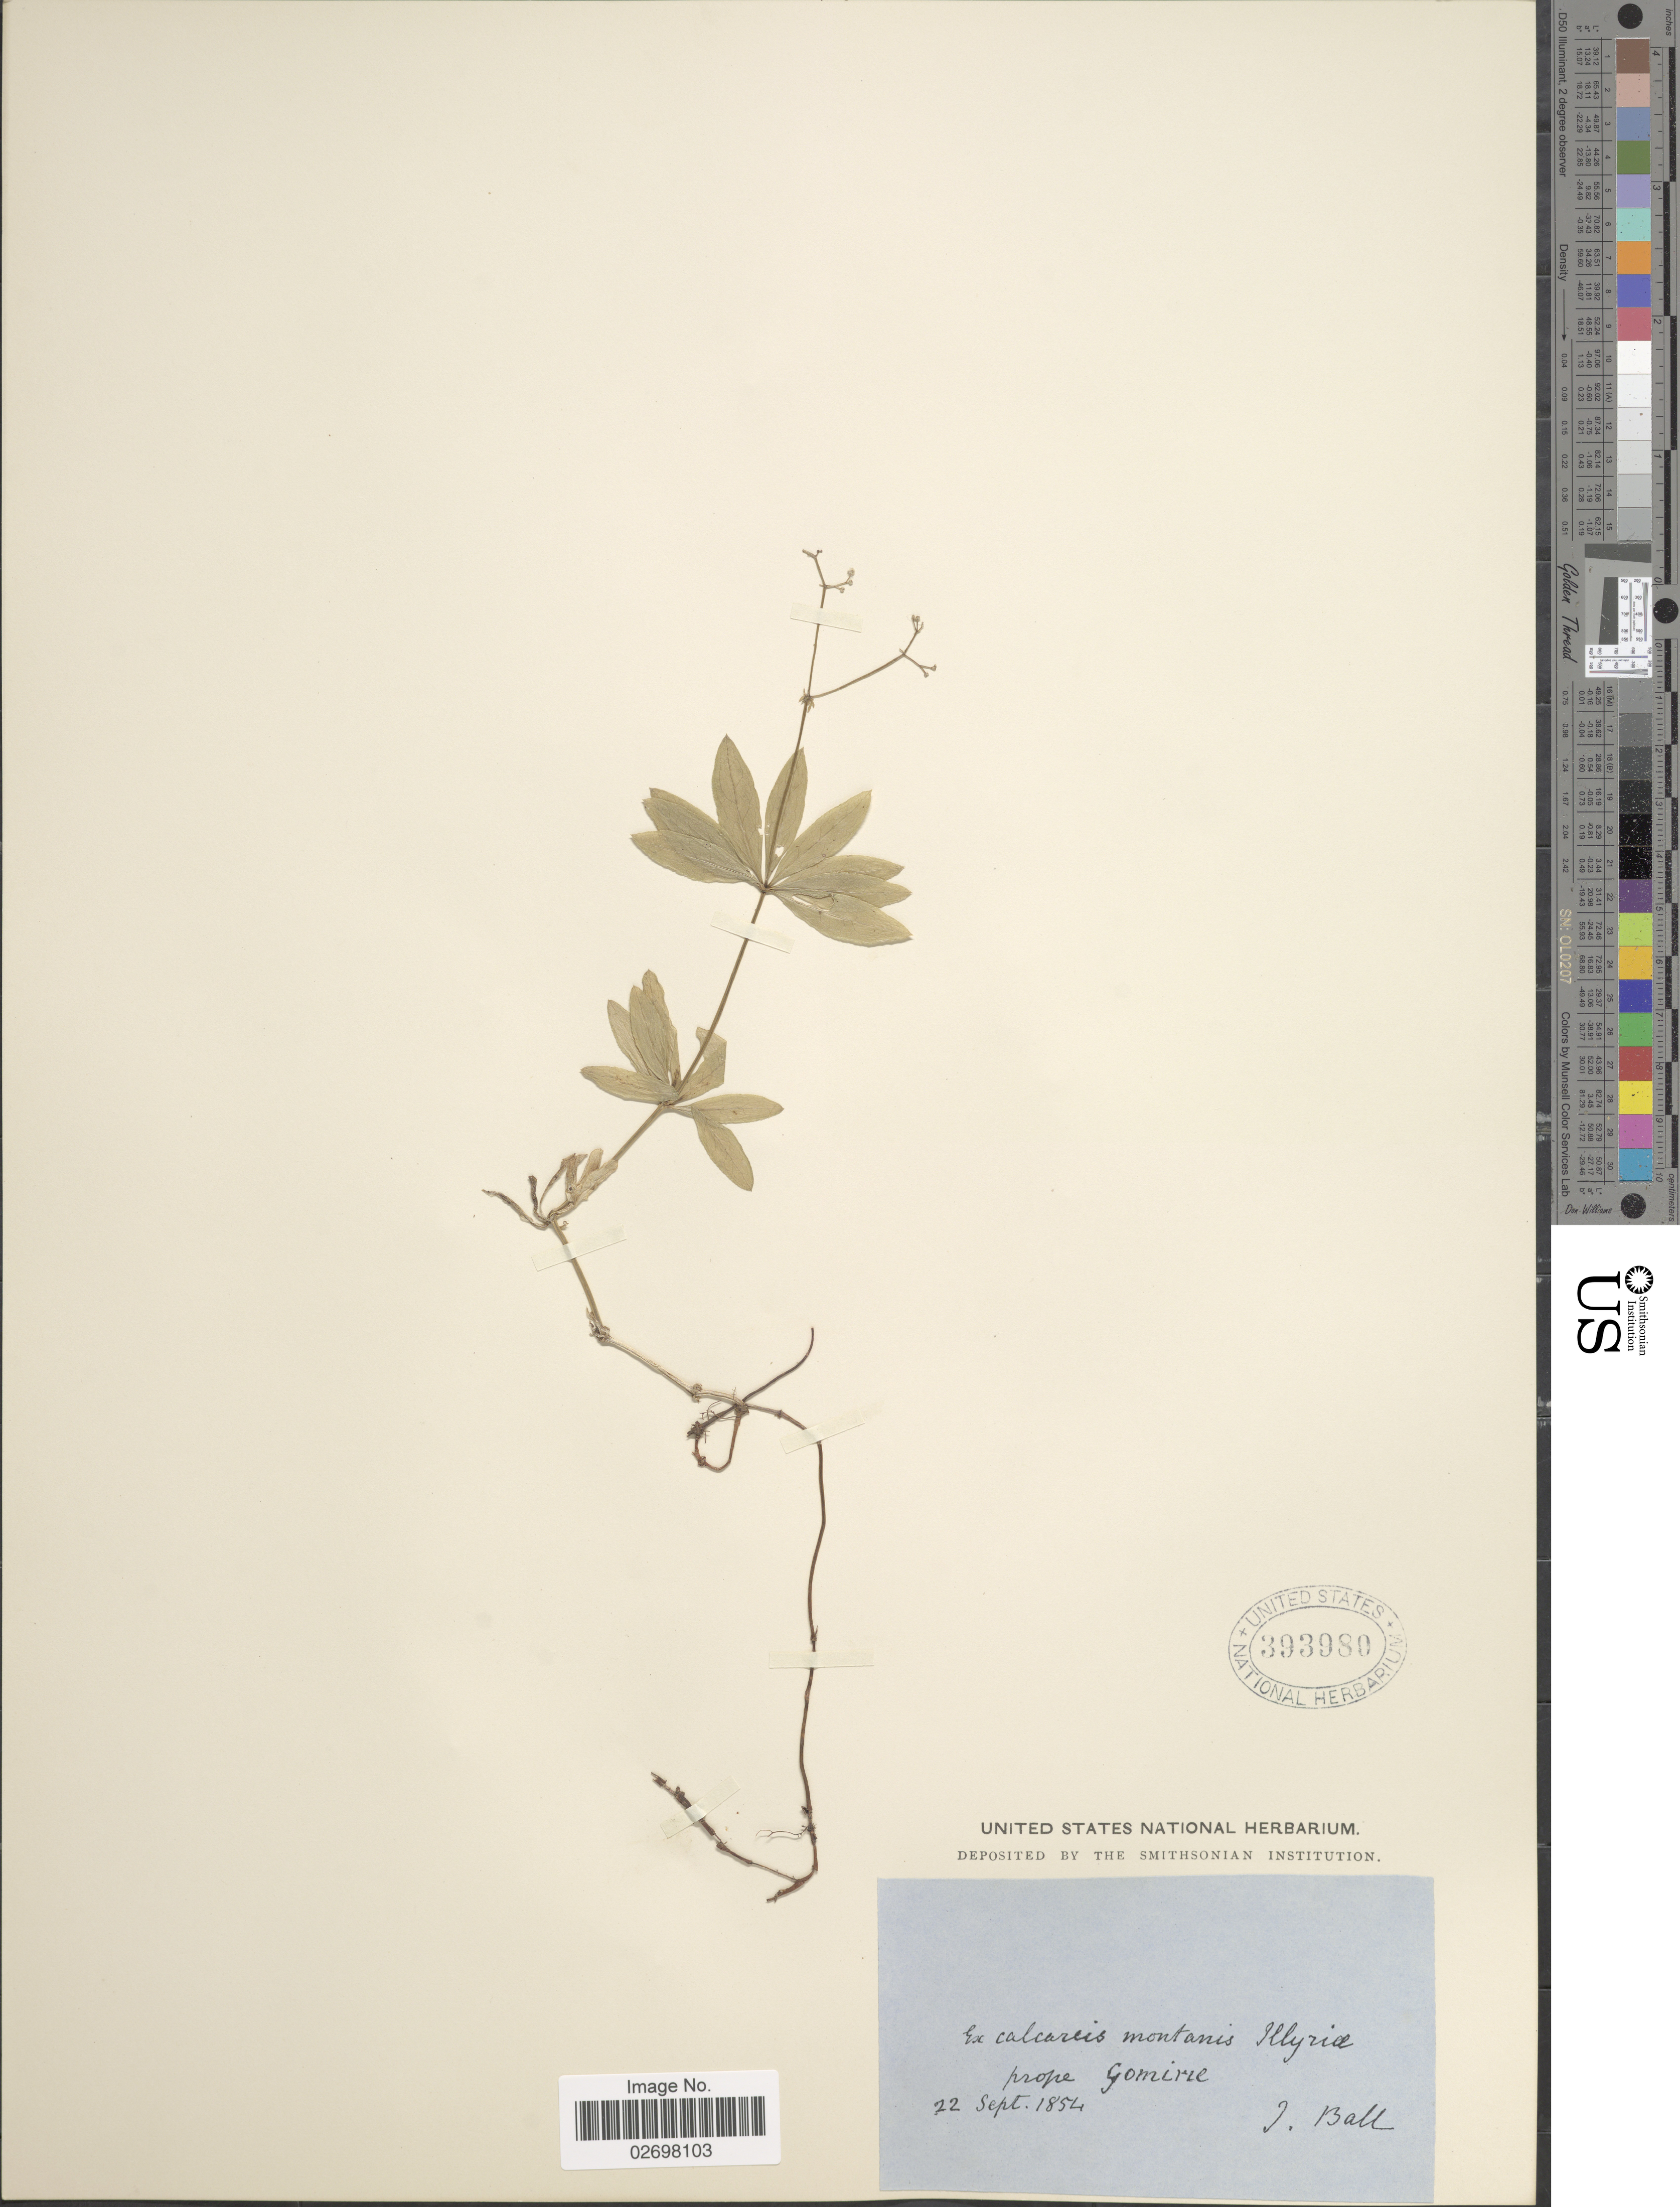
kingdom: Plantae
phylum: Tracheophyta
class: Magnoliopsida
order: Gentianales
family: Rubiaceae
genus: Galium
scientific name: Galium sp.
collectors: J. Ball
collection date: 1854-09-22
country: Croatia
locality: Calcareis montanis Illyriæ prope Gomirie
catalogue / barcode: US 393980